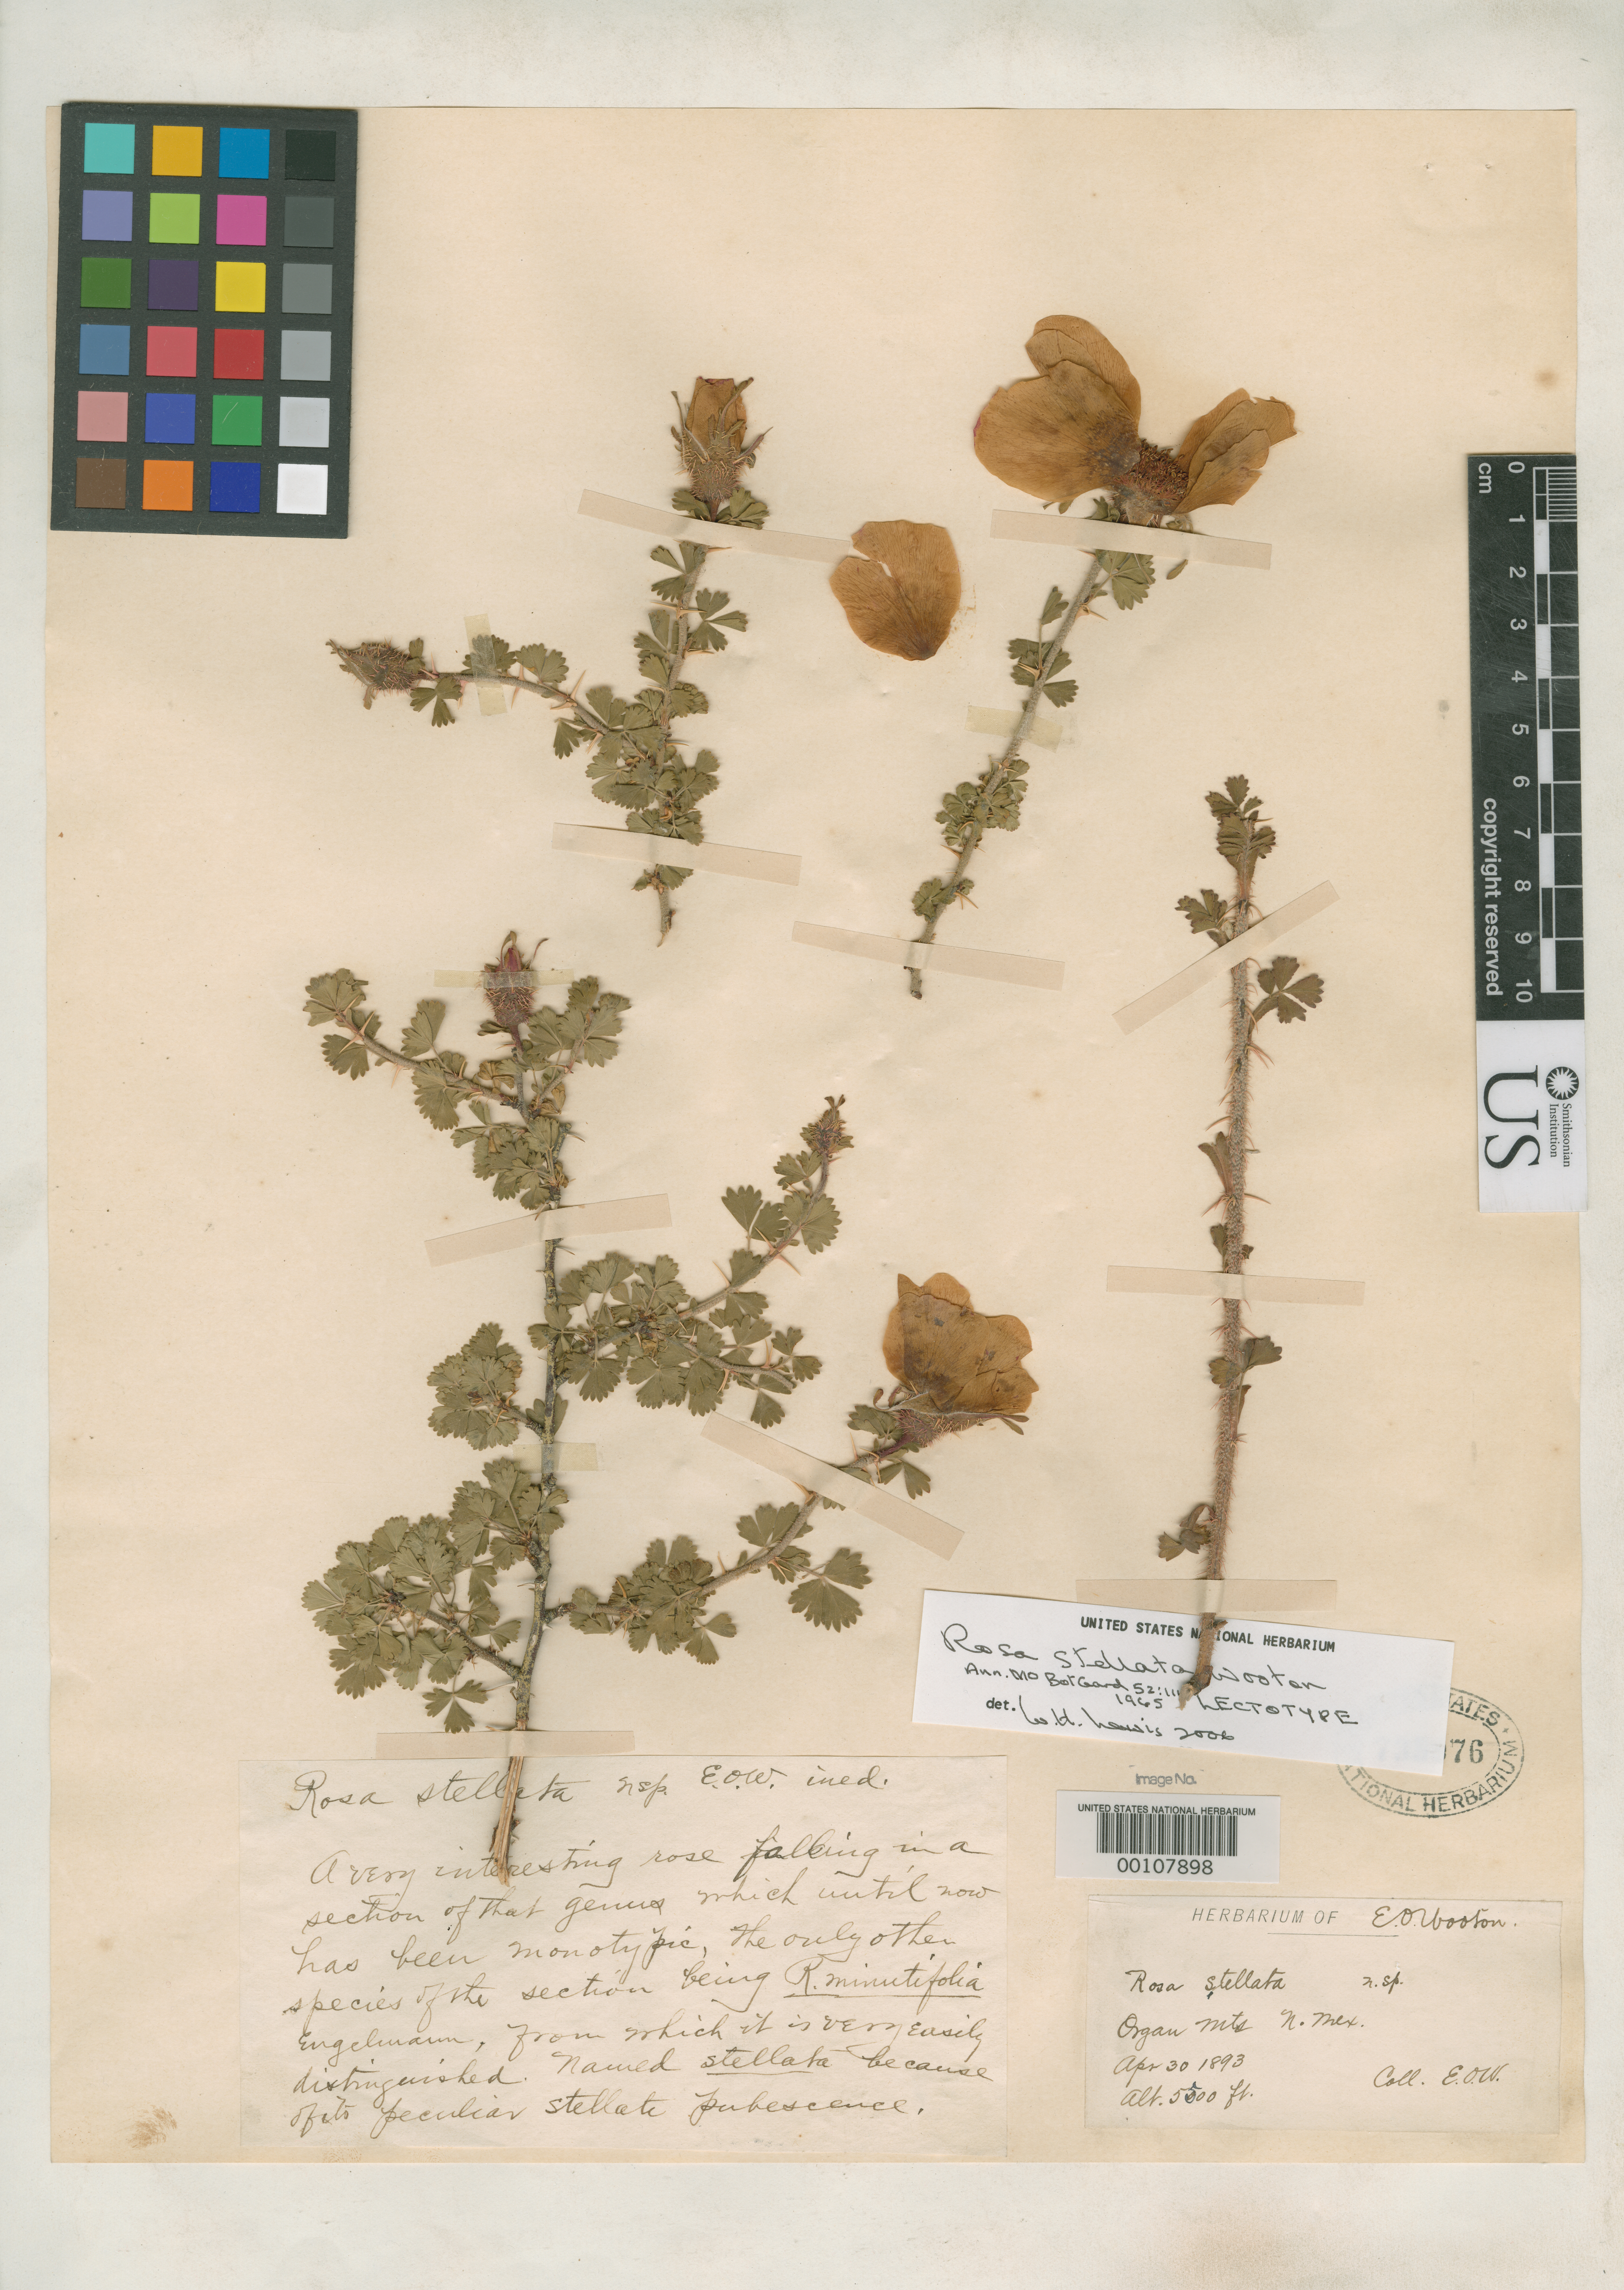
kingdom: Plantae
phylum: Tracheophyta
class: Magnoliopsida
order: Rosales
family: Rosaceae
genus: Rosa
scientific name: Rosa stellata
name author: Wooton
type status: Type Collection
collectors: E. O. Wooton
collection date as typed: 30 Apr 1893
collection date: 1893-04-30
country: United States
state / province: New Mexico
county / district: Dona Ana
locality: Organ Mountains.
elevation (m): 1676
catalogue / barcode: US 735976